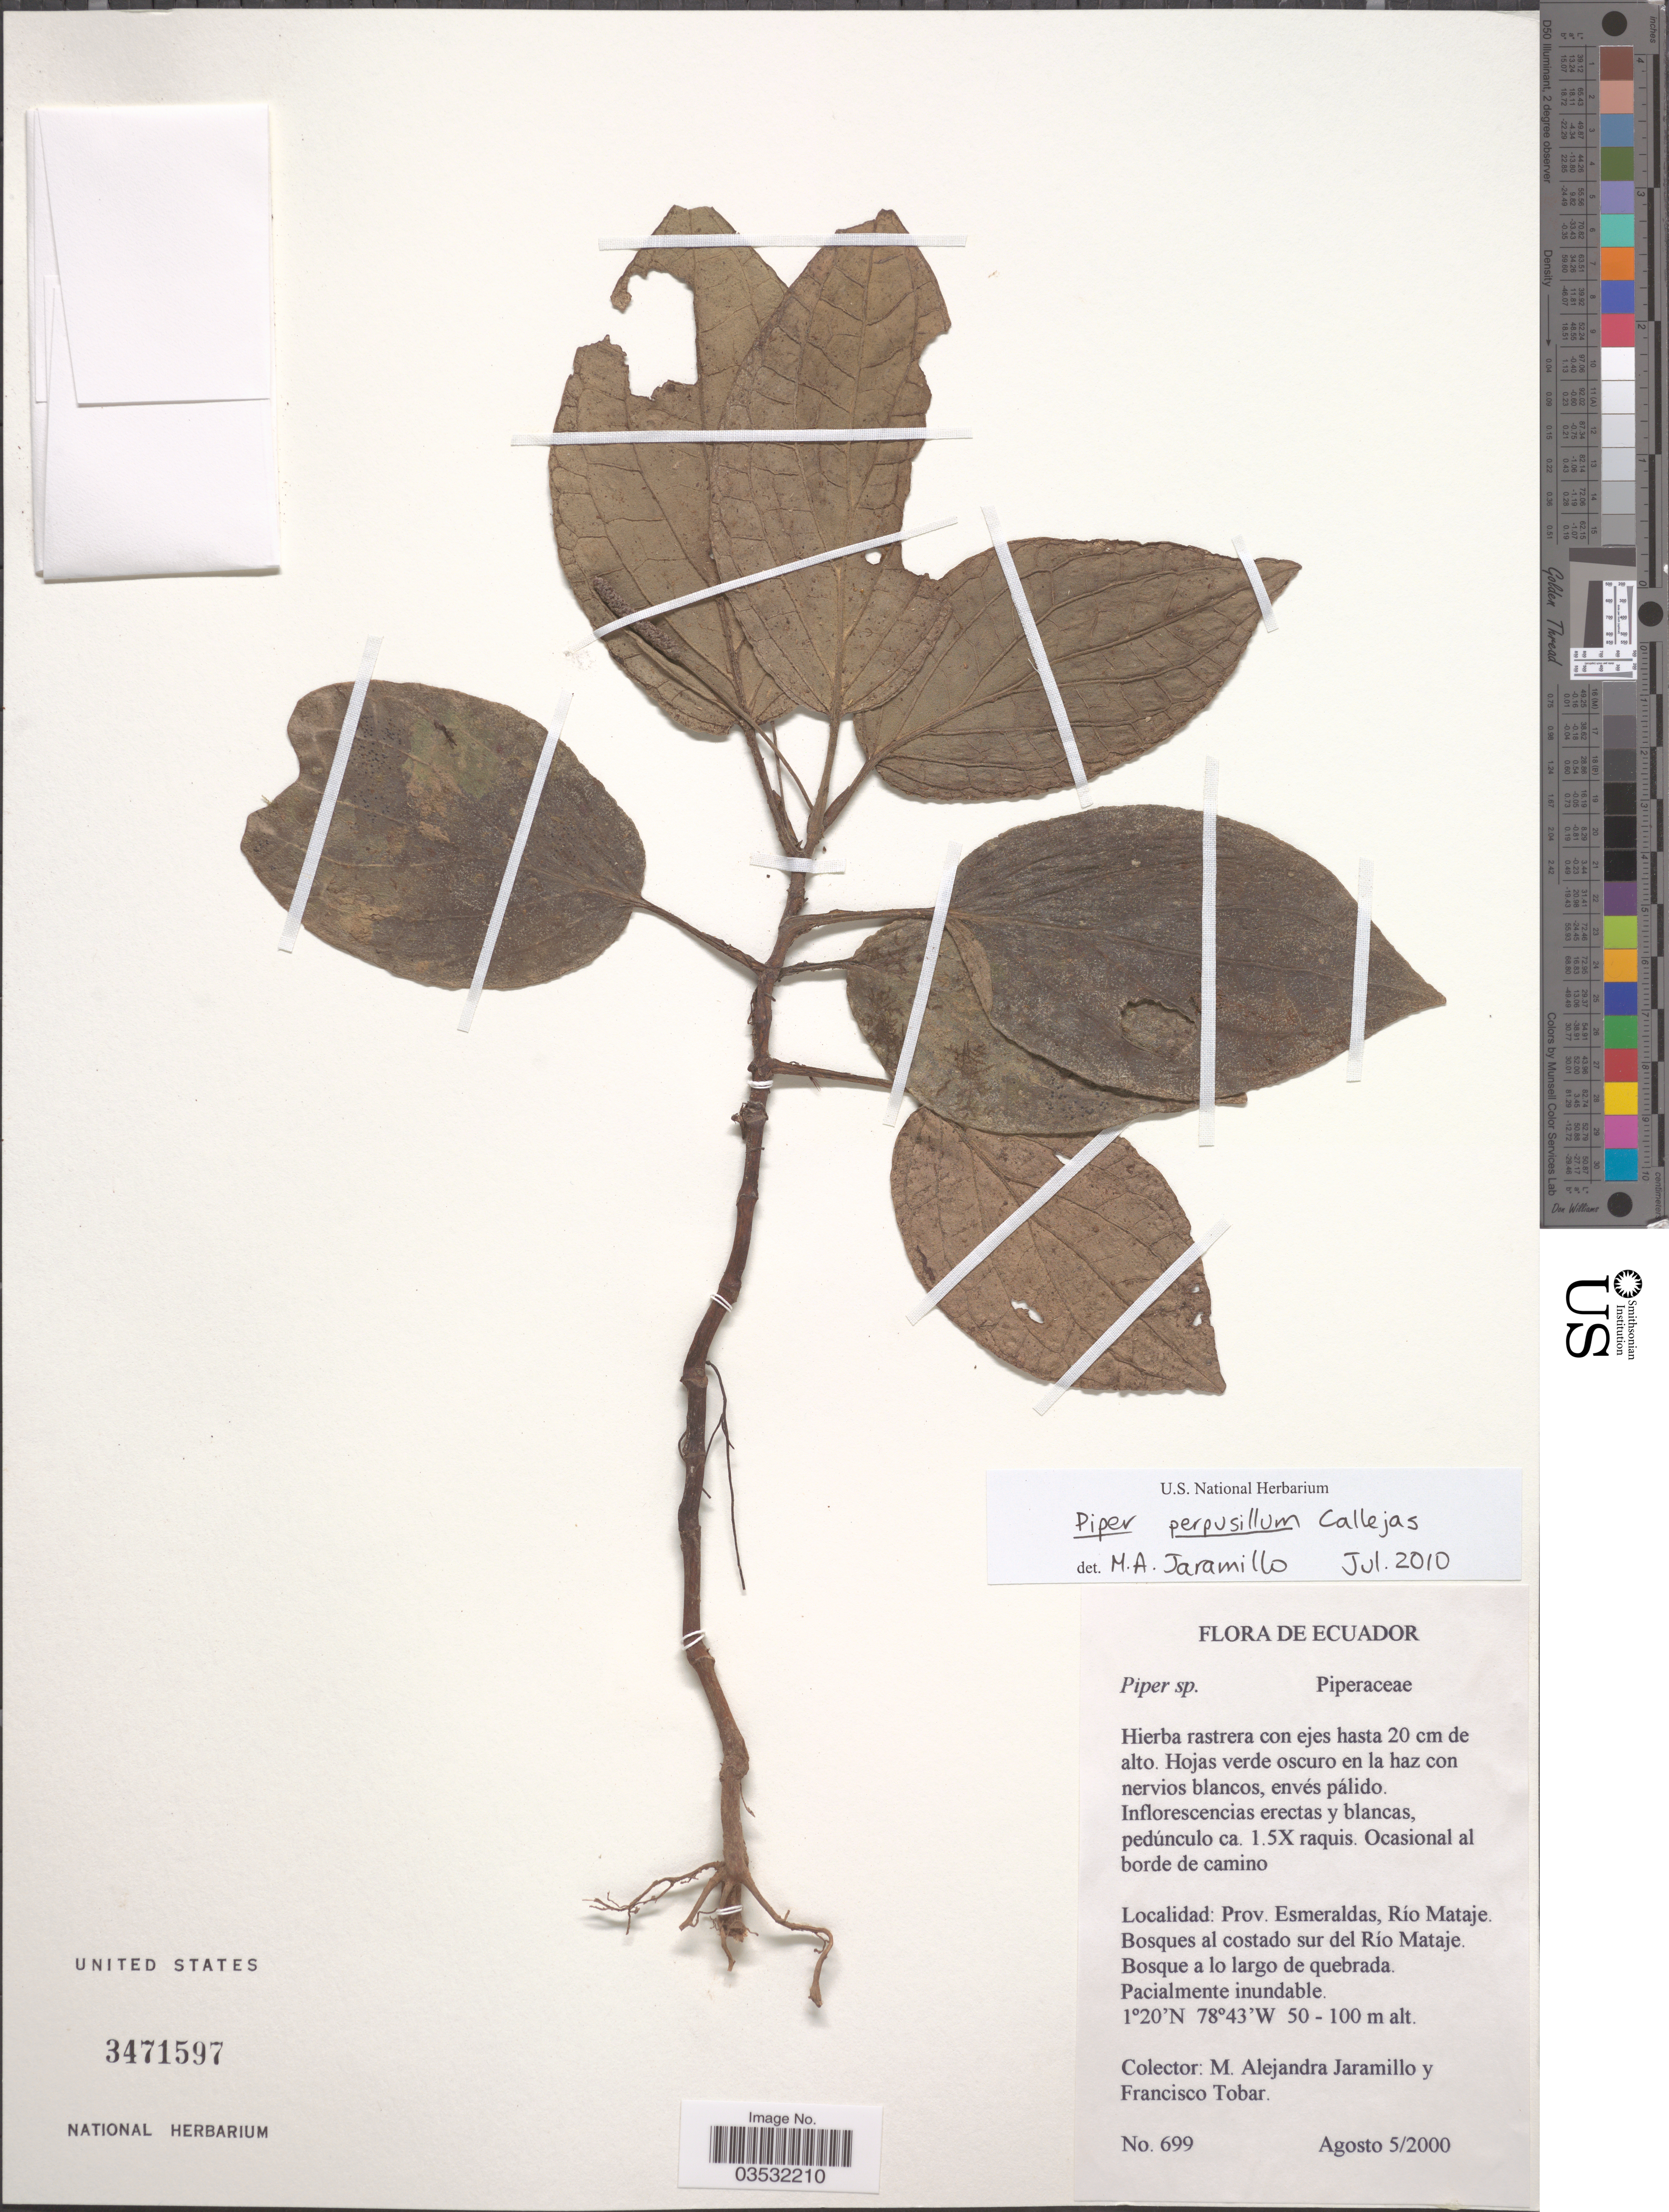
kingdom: Plantae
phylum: Tracheophyta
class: Magnoliopsida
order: Piperales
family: Piperaceae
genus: Piper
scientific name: Piper perpusillum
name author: Callejas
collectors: M. A. Jaramillo & F. Tobar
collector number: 699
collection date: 2000-08-05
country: Ecuador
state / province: Esmeraldas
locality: Río Mataje. Bosques al costado sur del Río Mataje.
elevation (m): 50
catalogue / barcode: US 3471597